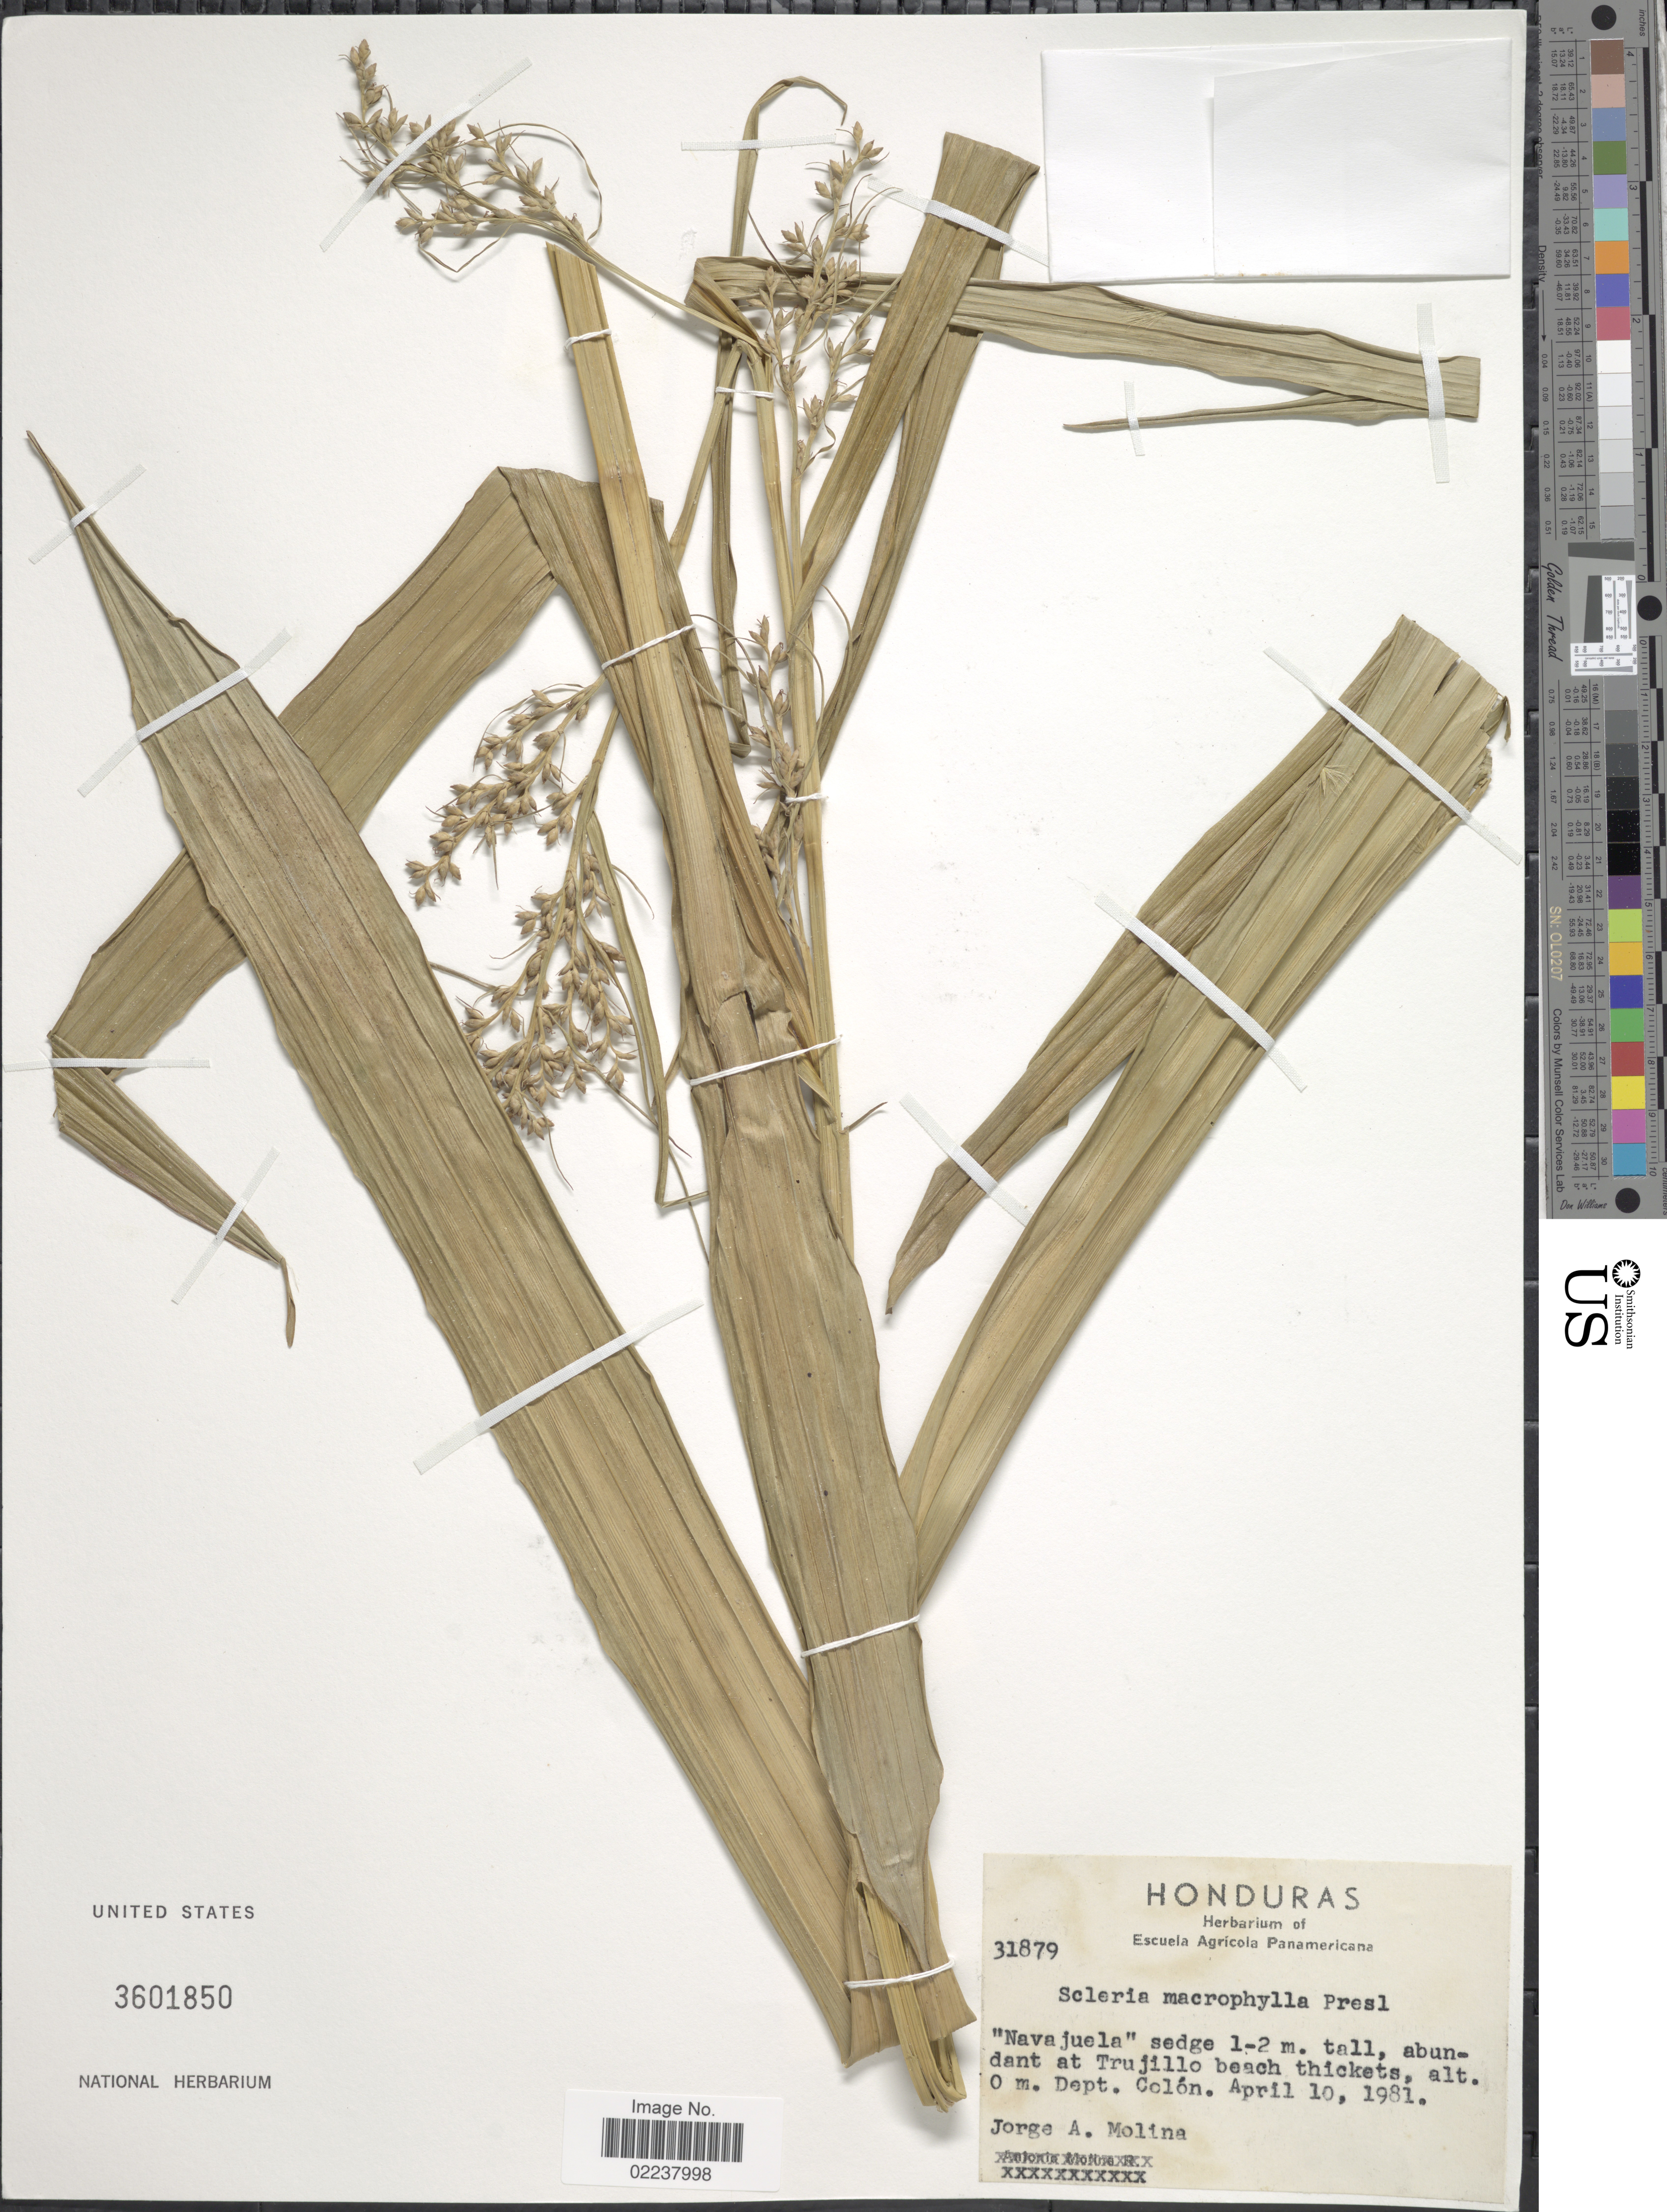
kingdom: Plantae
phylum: Tracheophyta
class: Liliopsida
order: Poales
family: Cyperaceae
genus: Scleria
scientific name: Scleria macrophylla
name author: J. Presl & C. Presl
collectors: J. A. Molina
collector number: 31879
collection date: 1981-04-10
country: Honduras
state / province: Colón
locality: Abundant at Trujillo beach thickets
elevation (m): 0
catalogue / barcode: US 3601850